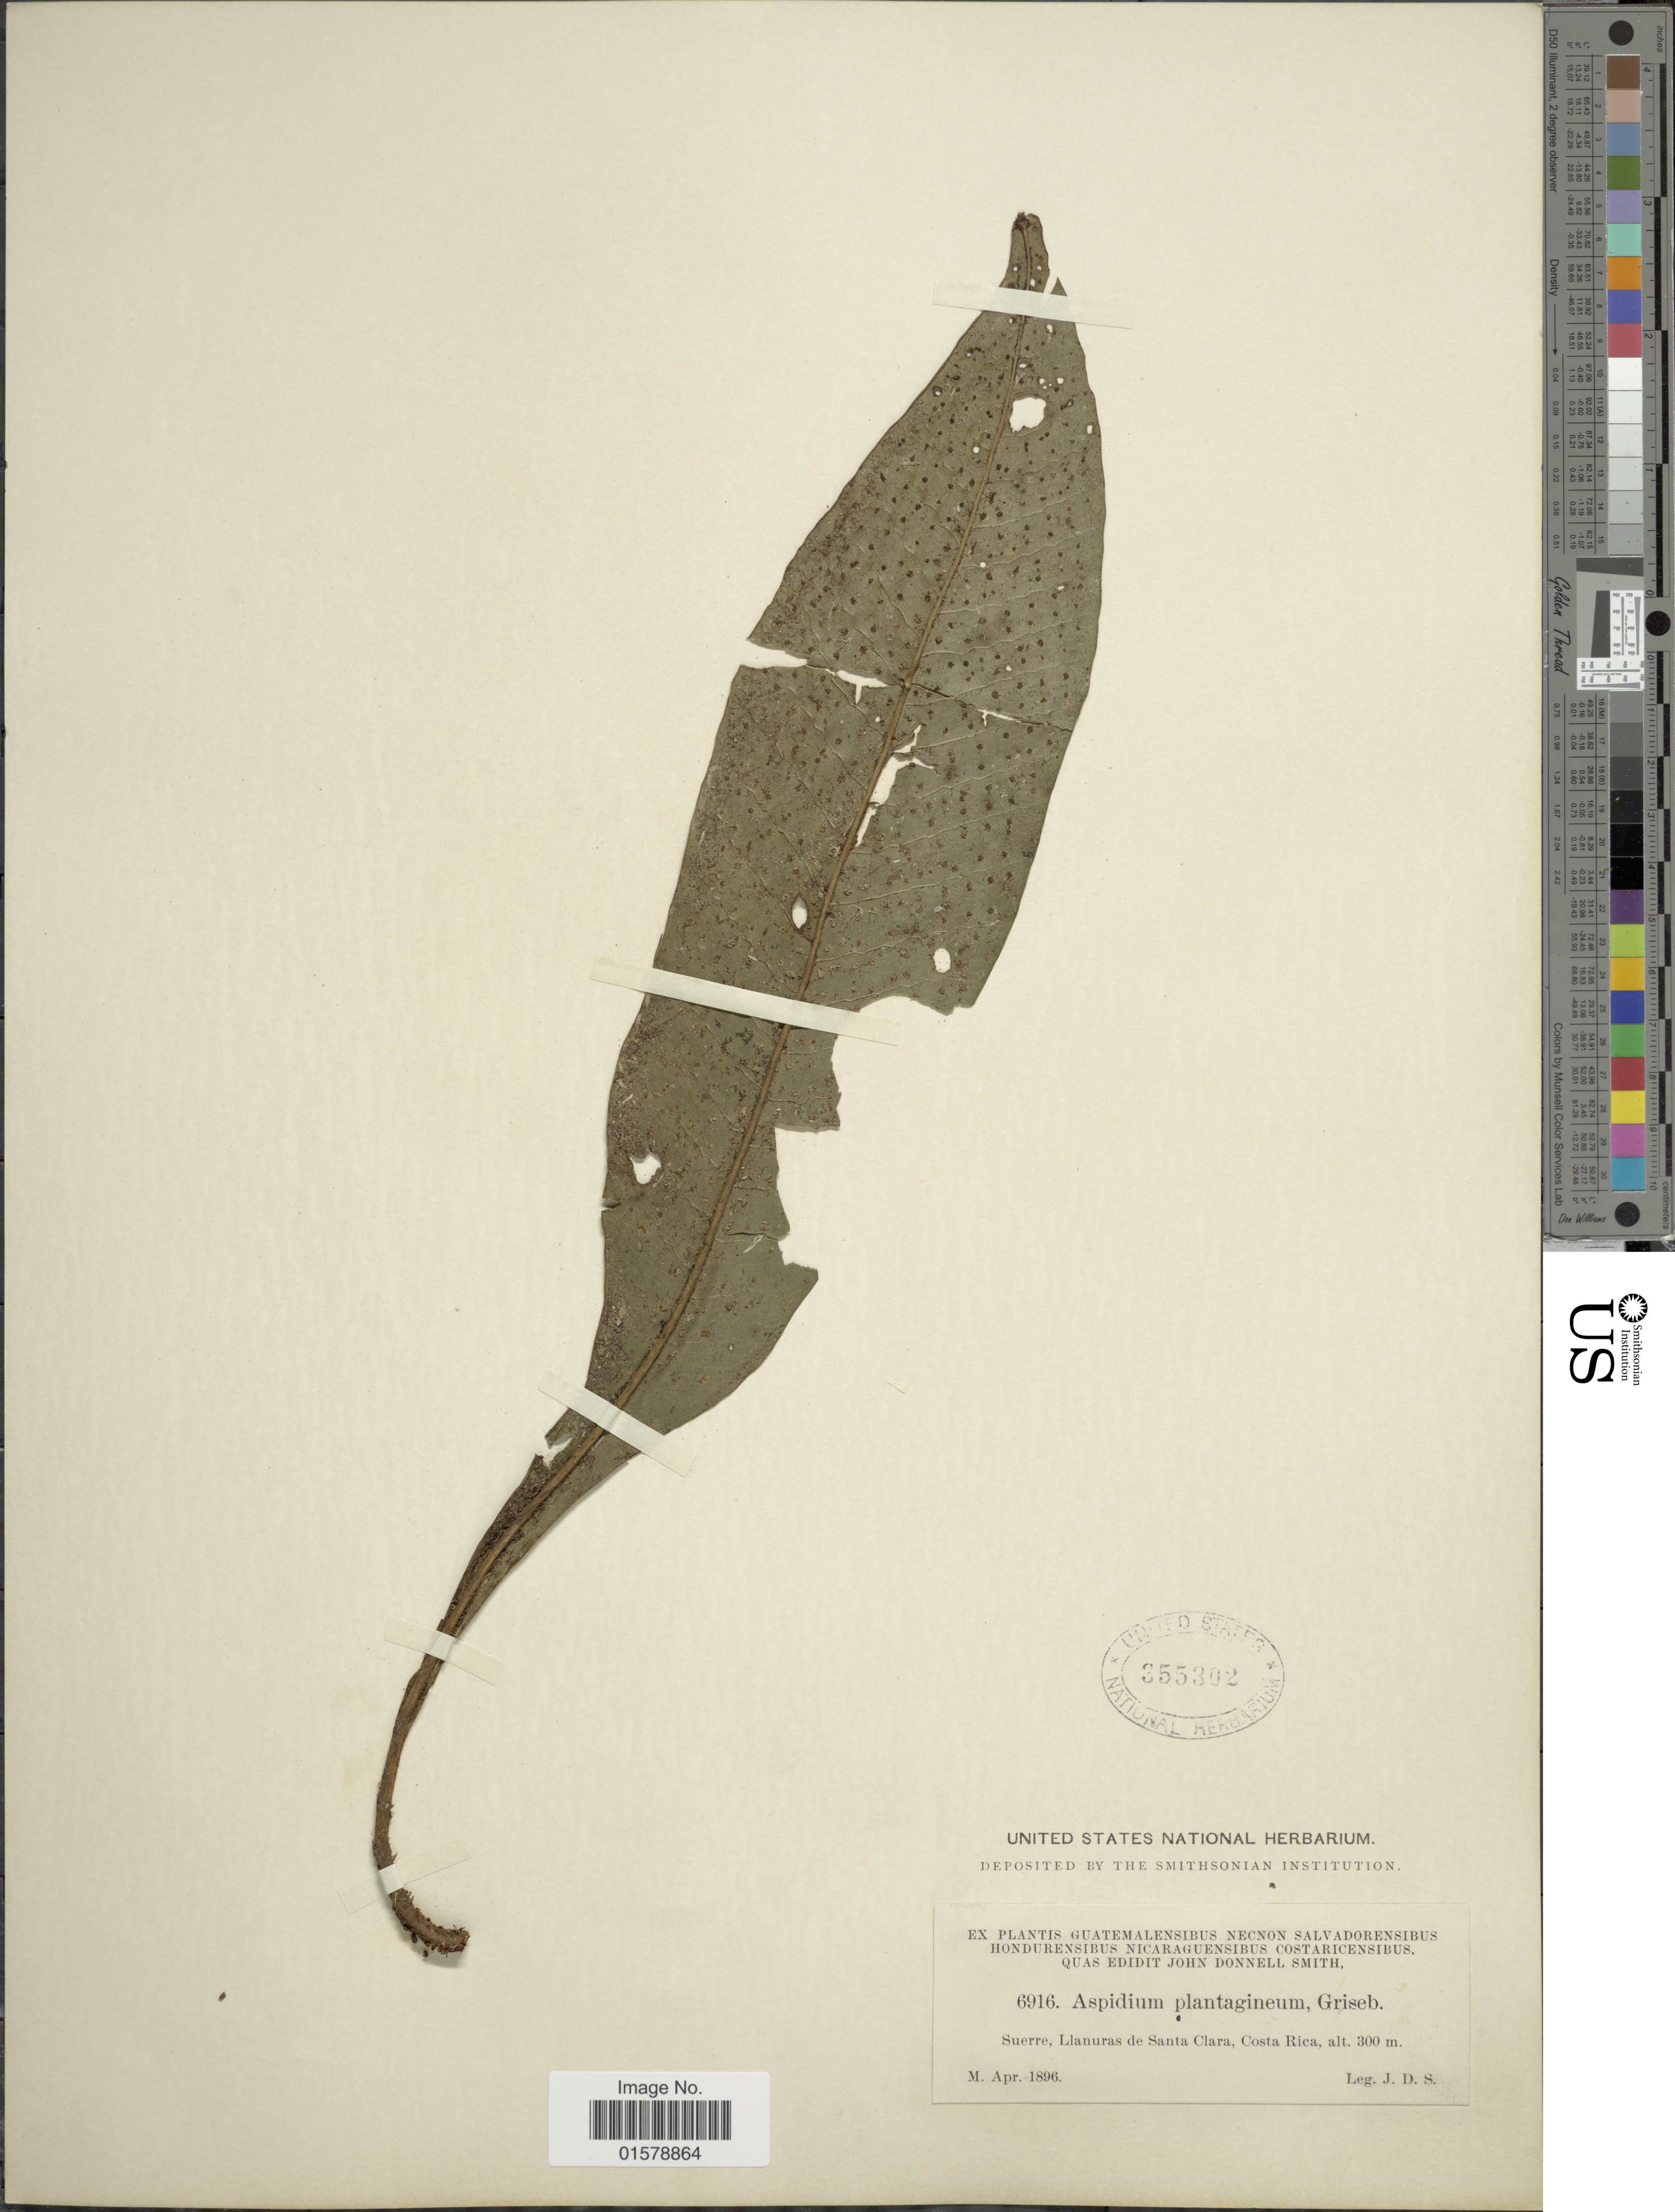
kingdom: Plantae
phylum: Tracheophyta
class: Polypodiopsida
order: Polypodiales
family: Tectariaceae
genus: Tectaria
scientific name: Tectaria plantaginea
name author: (Jacq.) Maxon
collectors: J. Donnell Smith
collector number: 6916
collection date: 1896-04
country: Costa Rica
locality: Suerre, Llanuras de Santa Claras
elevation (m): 300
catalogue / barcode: US 355302